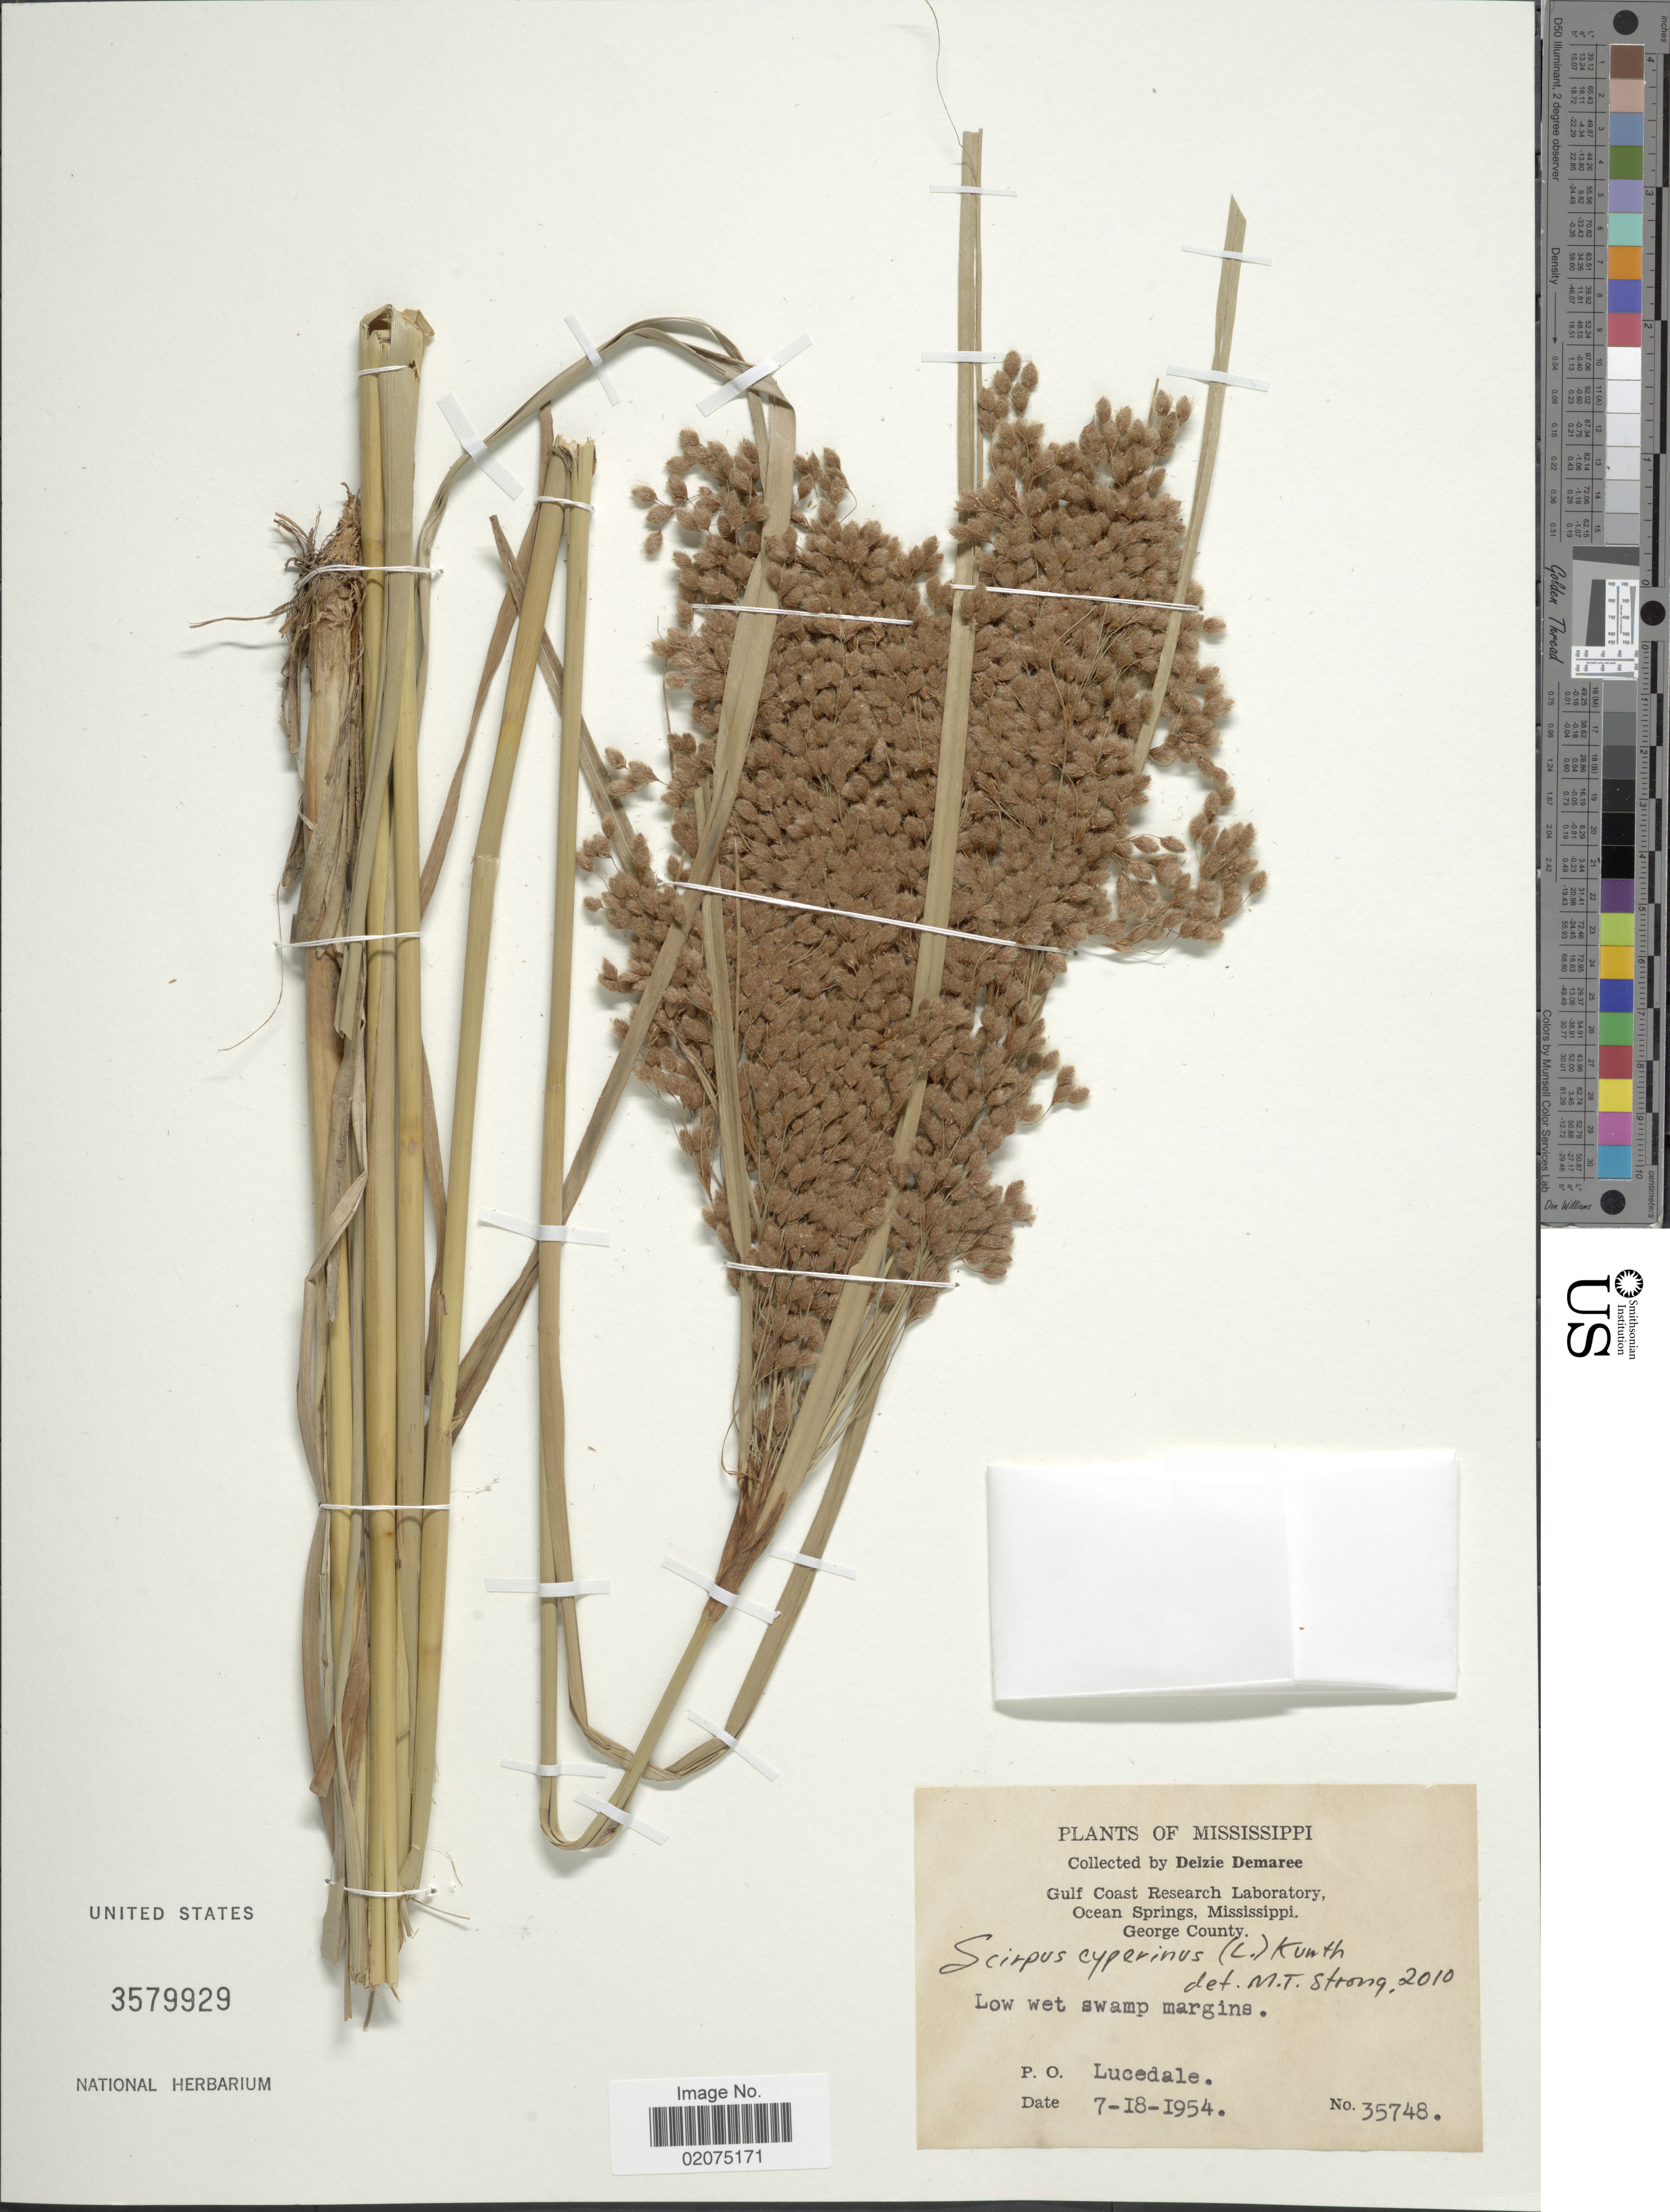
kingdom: Plantae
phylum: Tracheophyta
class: Liliopsida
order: Poales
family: Cyperaceae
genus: Scirpus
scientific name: Scirpus cyperinus (L.) Kunth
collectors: D. Demaree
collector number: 35748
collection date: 1954-07-18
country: United States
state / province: Mississippi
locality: Gulf Coast Research Laboratory, Ocean Springs, George County, P.O. Lucedale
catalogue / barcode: US 3579929